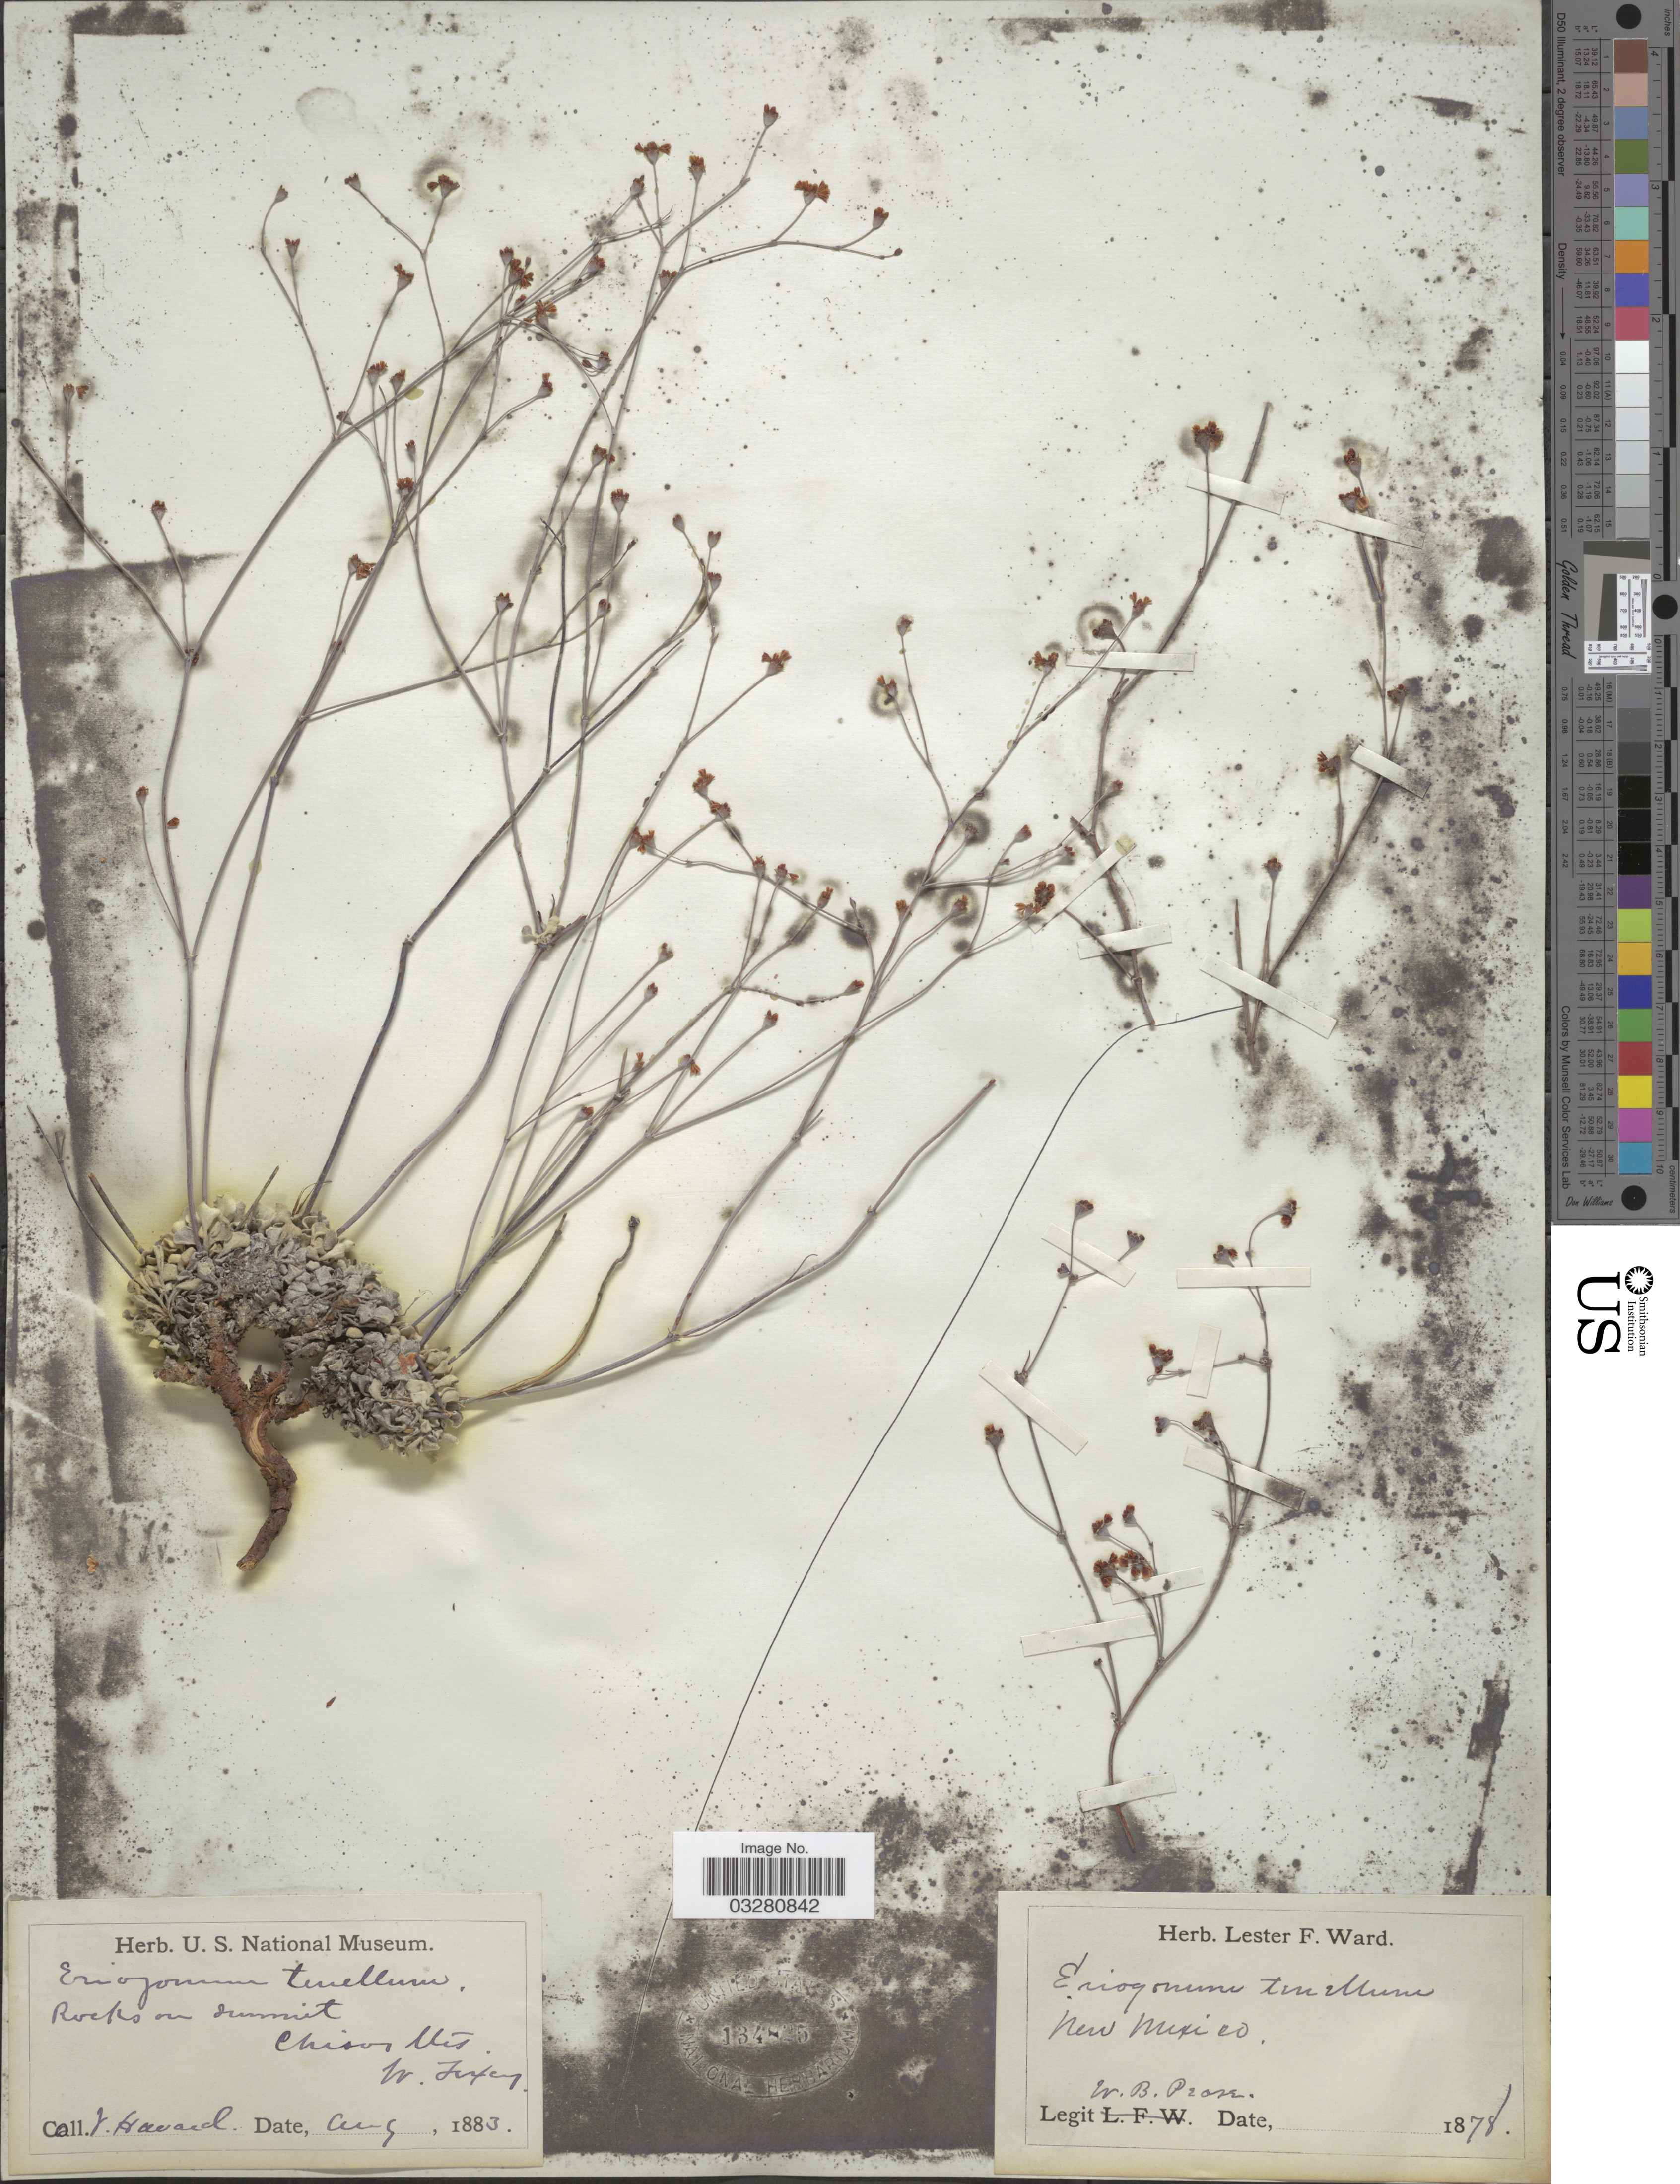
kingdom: Plantae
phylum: Tracheophyta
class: Magnoliopsida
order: Caryophyllales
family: Polygonaceae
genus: Eriogonum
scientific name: Eriogonum tenellum var. tenellum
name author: Torr.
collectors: V. Havard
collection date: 1883-08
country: United States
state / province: Texas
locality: Chisos Mts. W. Texas.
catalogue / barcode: US 134825